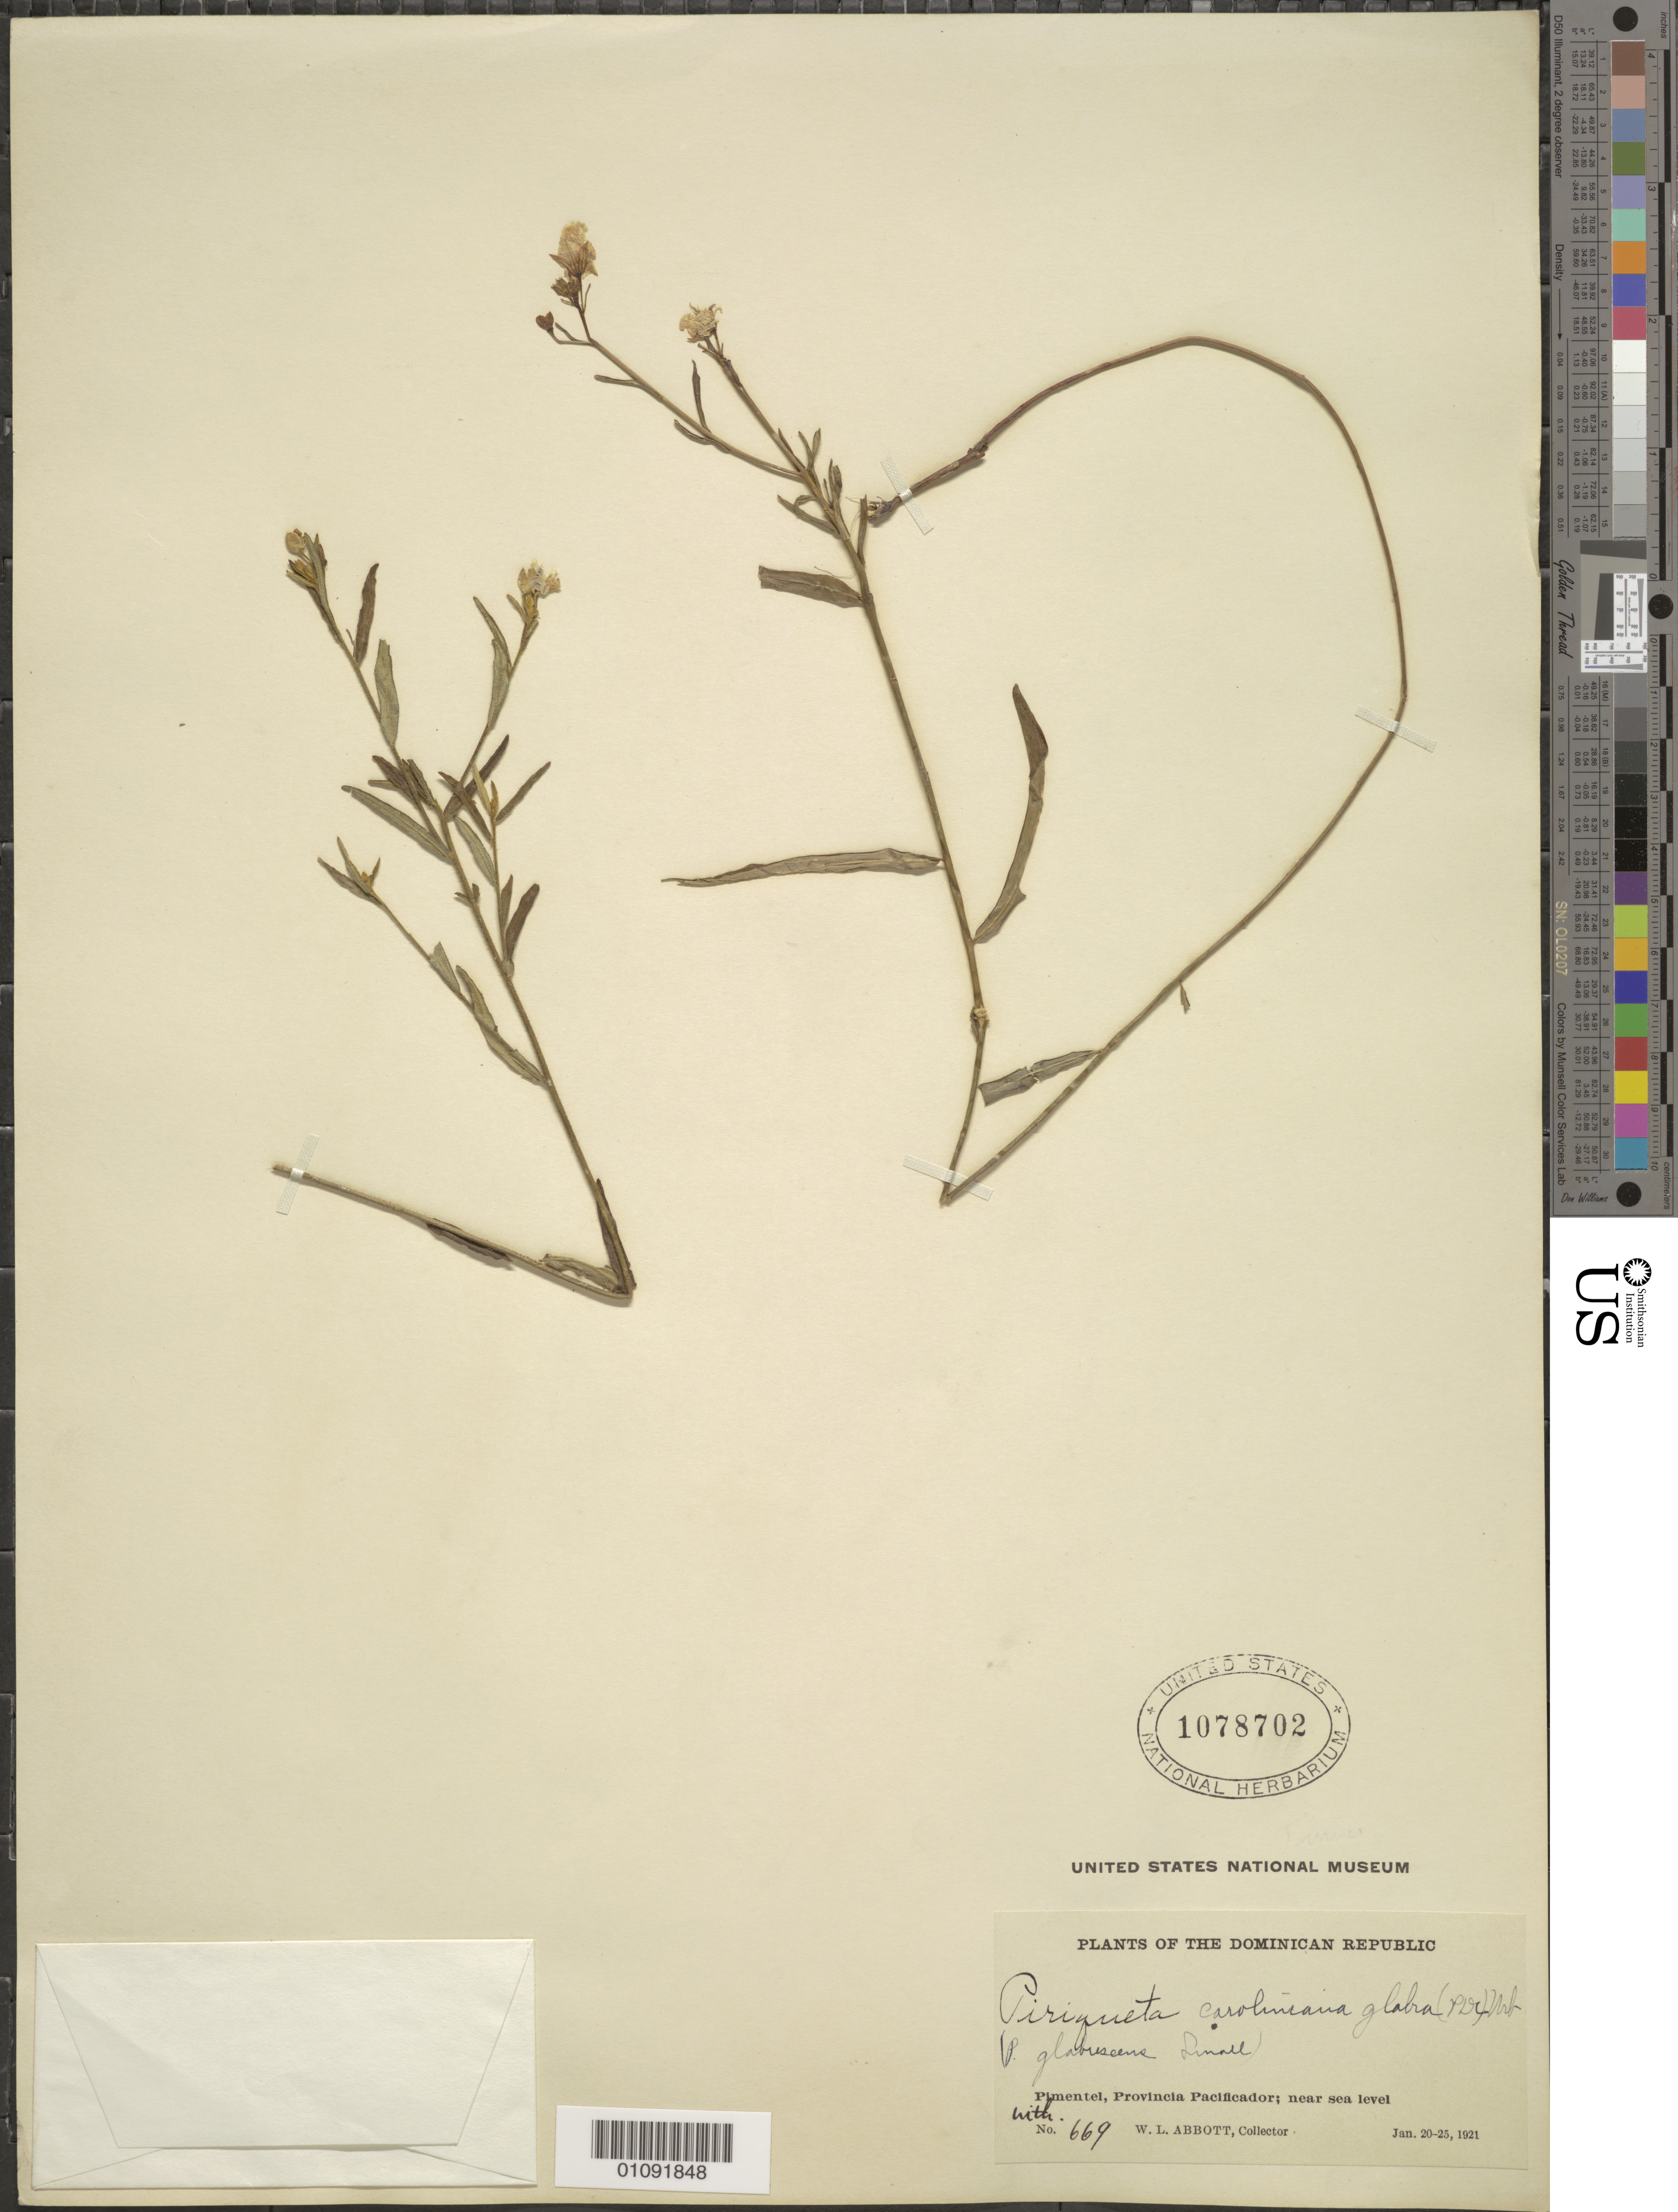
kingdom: Plantae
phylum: Tracheophyta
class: Magnoliopsida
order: Malpighiales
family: Turneraceae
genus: Piriqueta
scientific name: Piriqueta cistoides subsp. caroliniana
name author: (Walter) Arbo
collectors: W. L. Abbott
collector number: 669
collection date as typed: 20 Jan 1921 to 21 Jan 1921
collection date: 1921-01-20/1921-01-21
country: Dominican Republic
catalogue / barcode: US 1078702